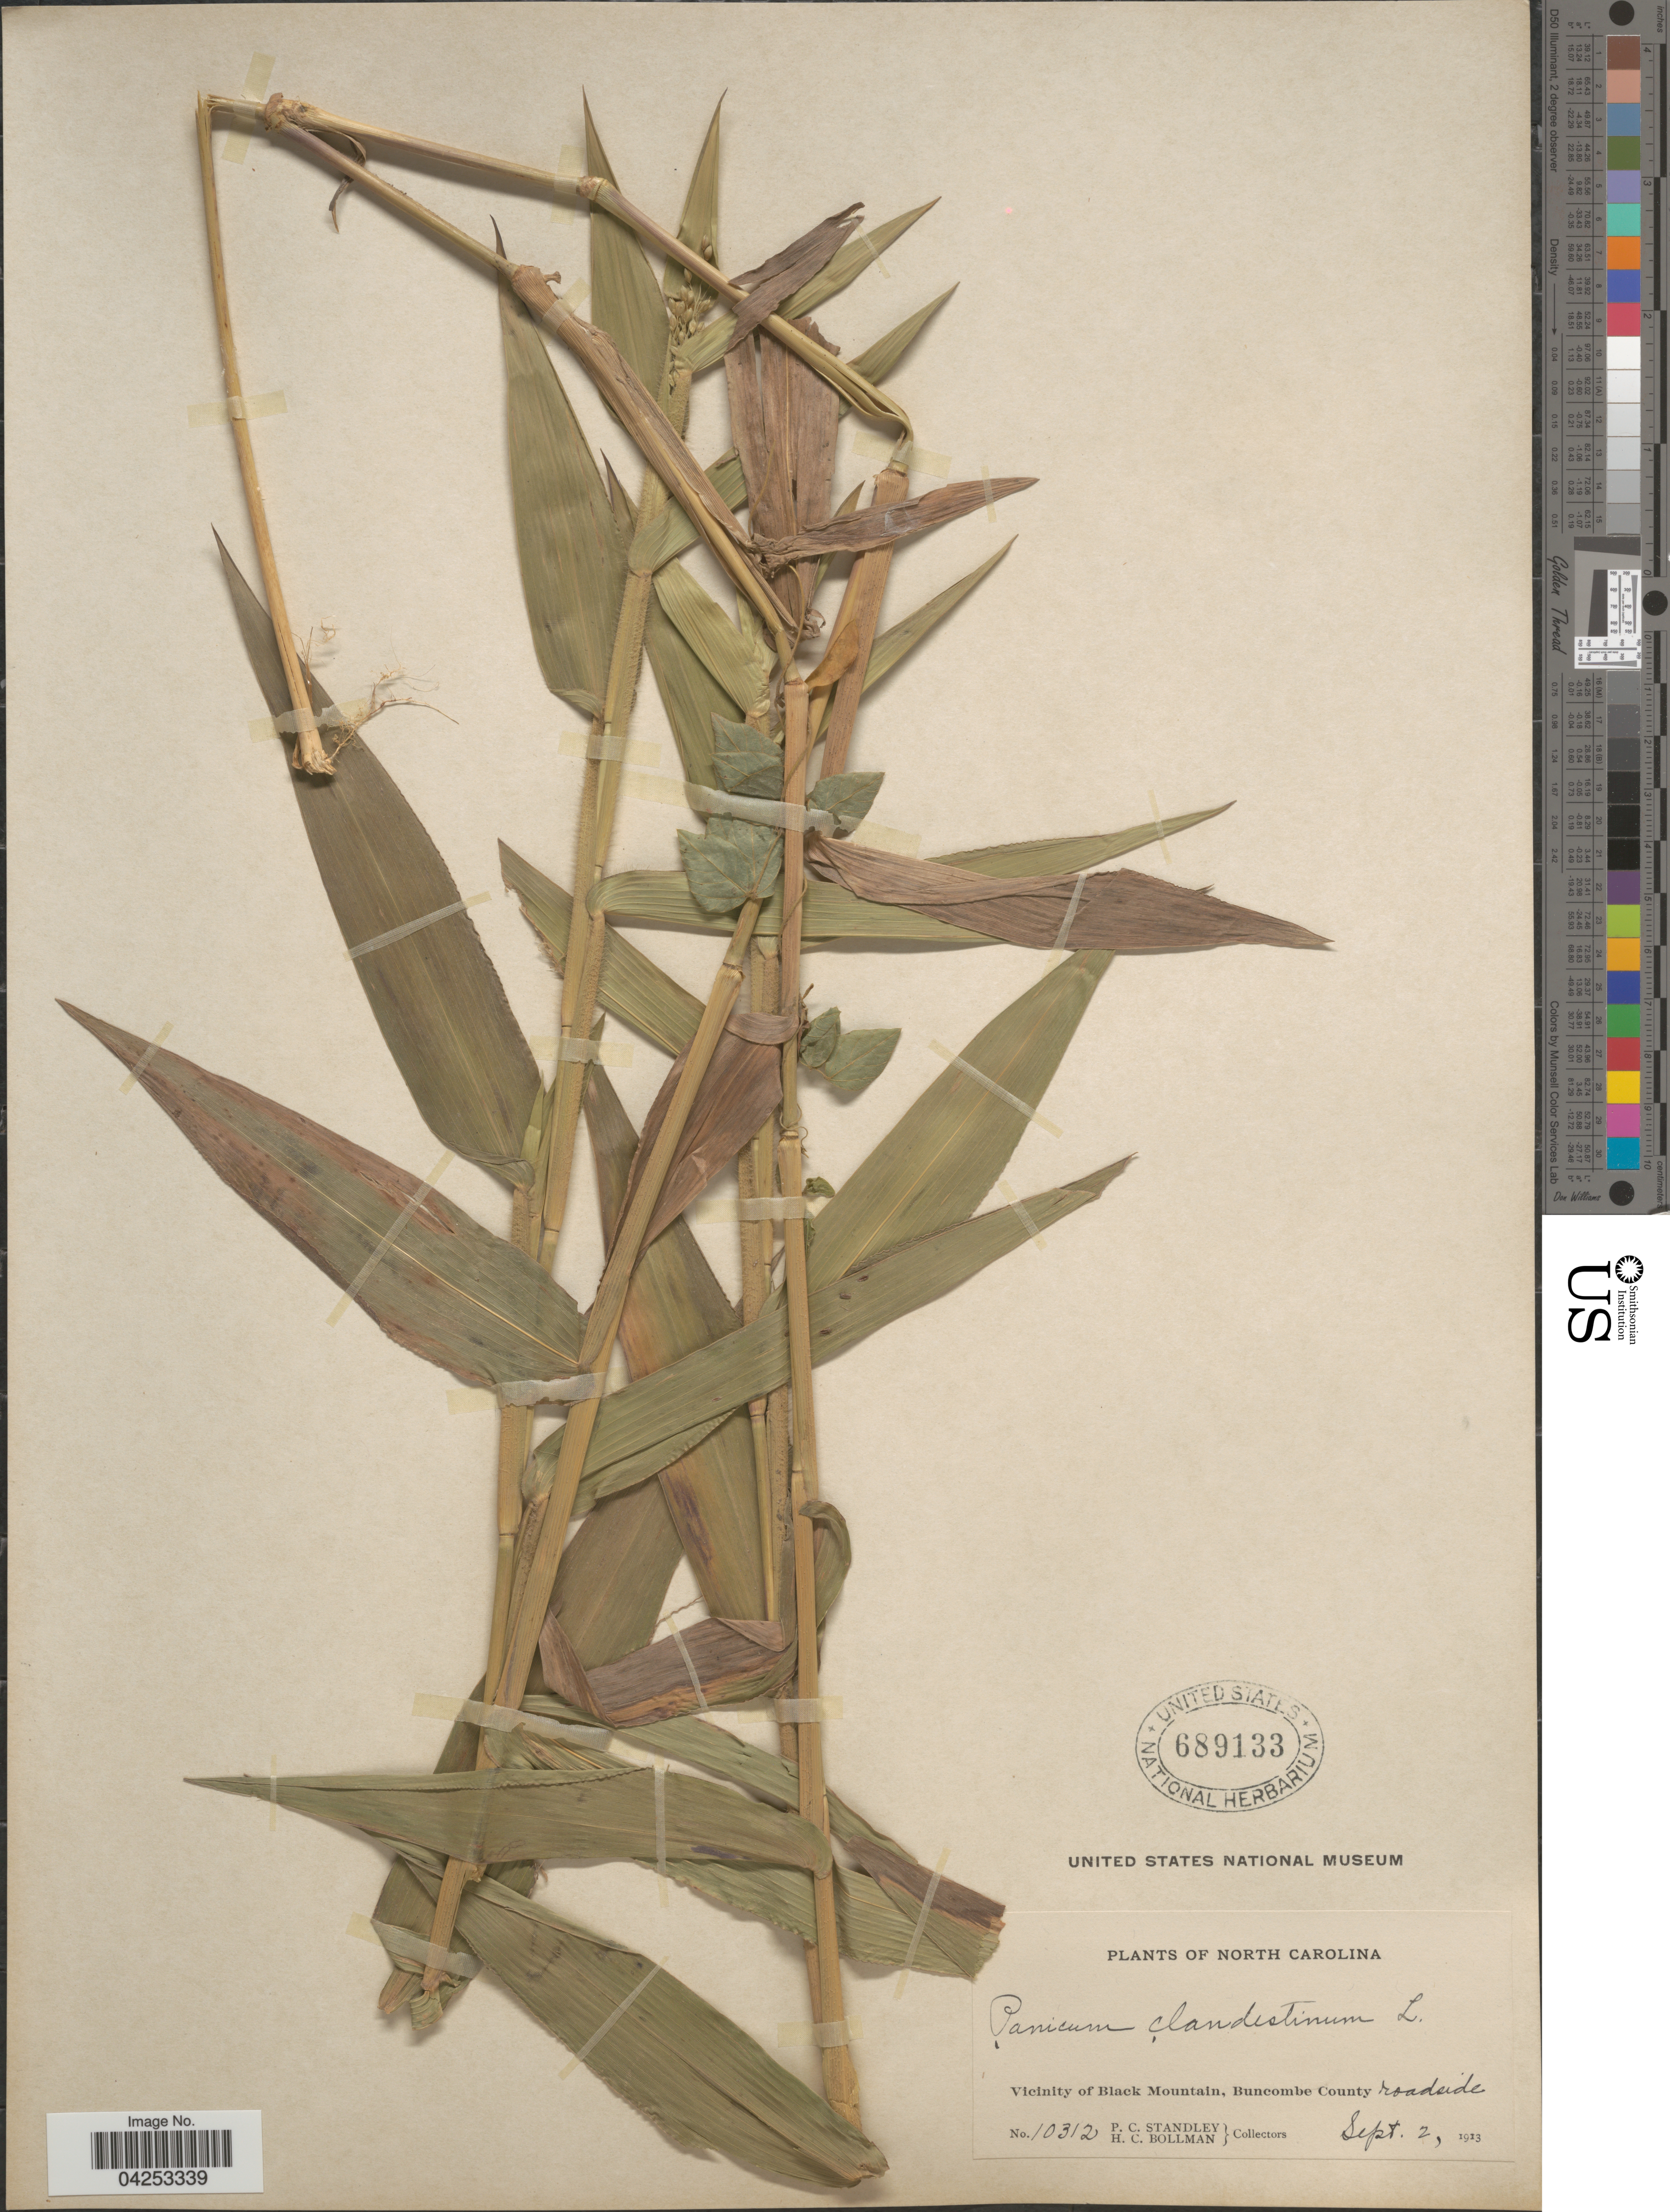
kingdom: Plantae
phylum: Tracheophyta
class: Liliopsida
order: Poales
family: Poaceae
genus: Dichanthelium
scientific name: Dichanthelium clandestinum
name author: (L.) Gould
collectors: P. C. Standley & H. C. Bollman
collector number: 10312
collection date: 1913-09-02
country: United States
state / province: North Carolina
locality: Vicinity of Black Mountain, Buncombe County, roadside.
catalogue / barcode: US 689133